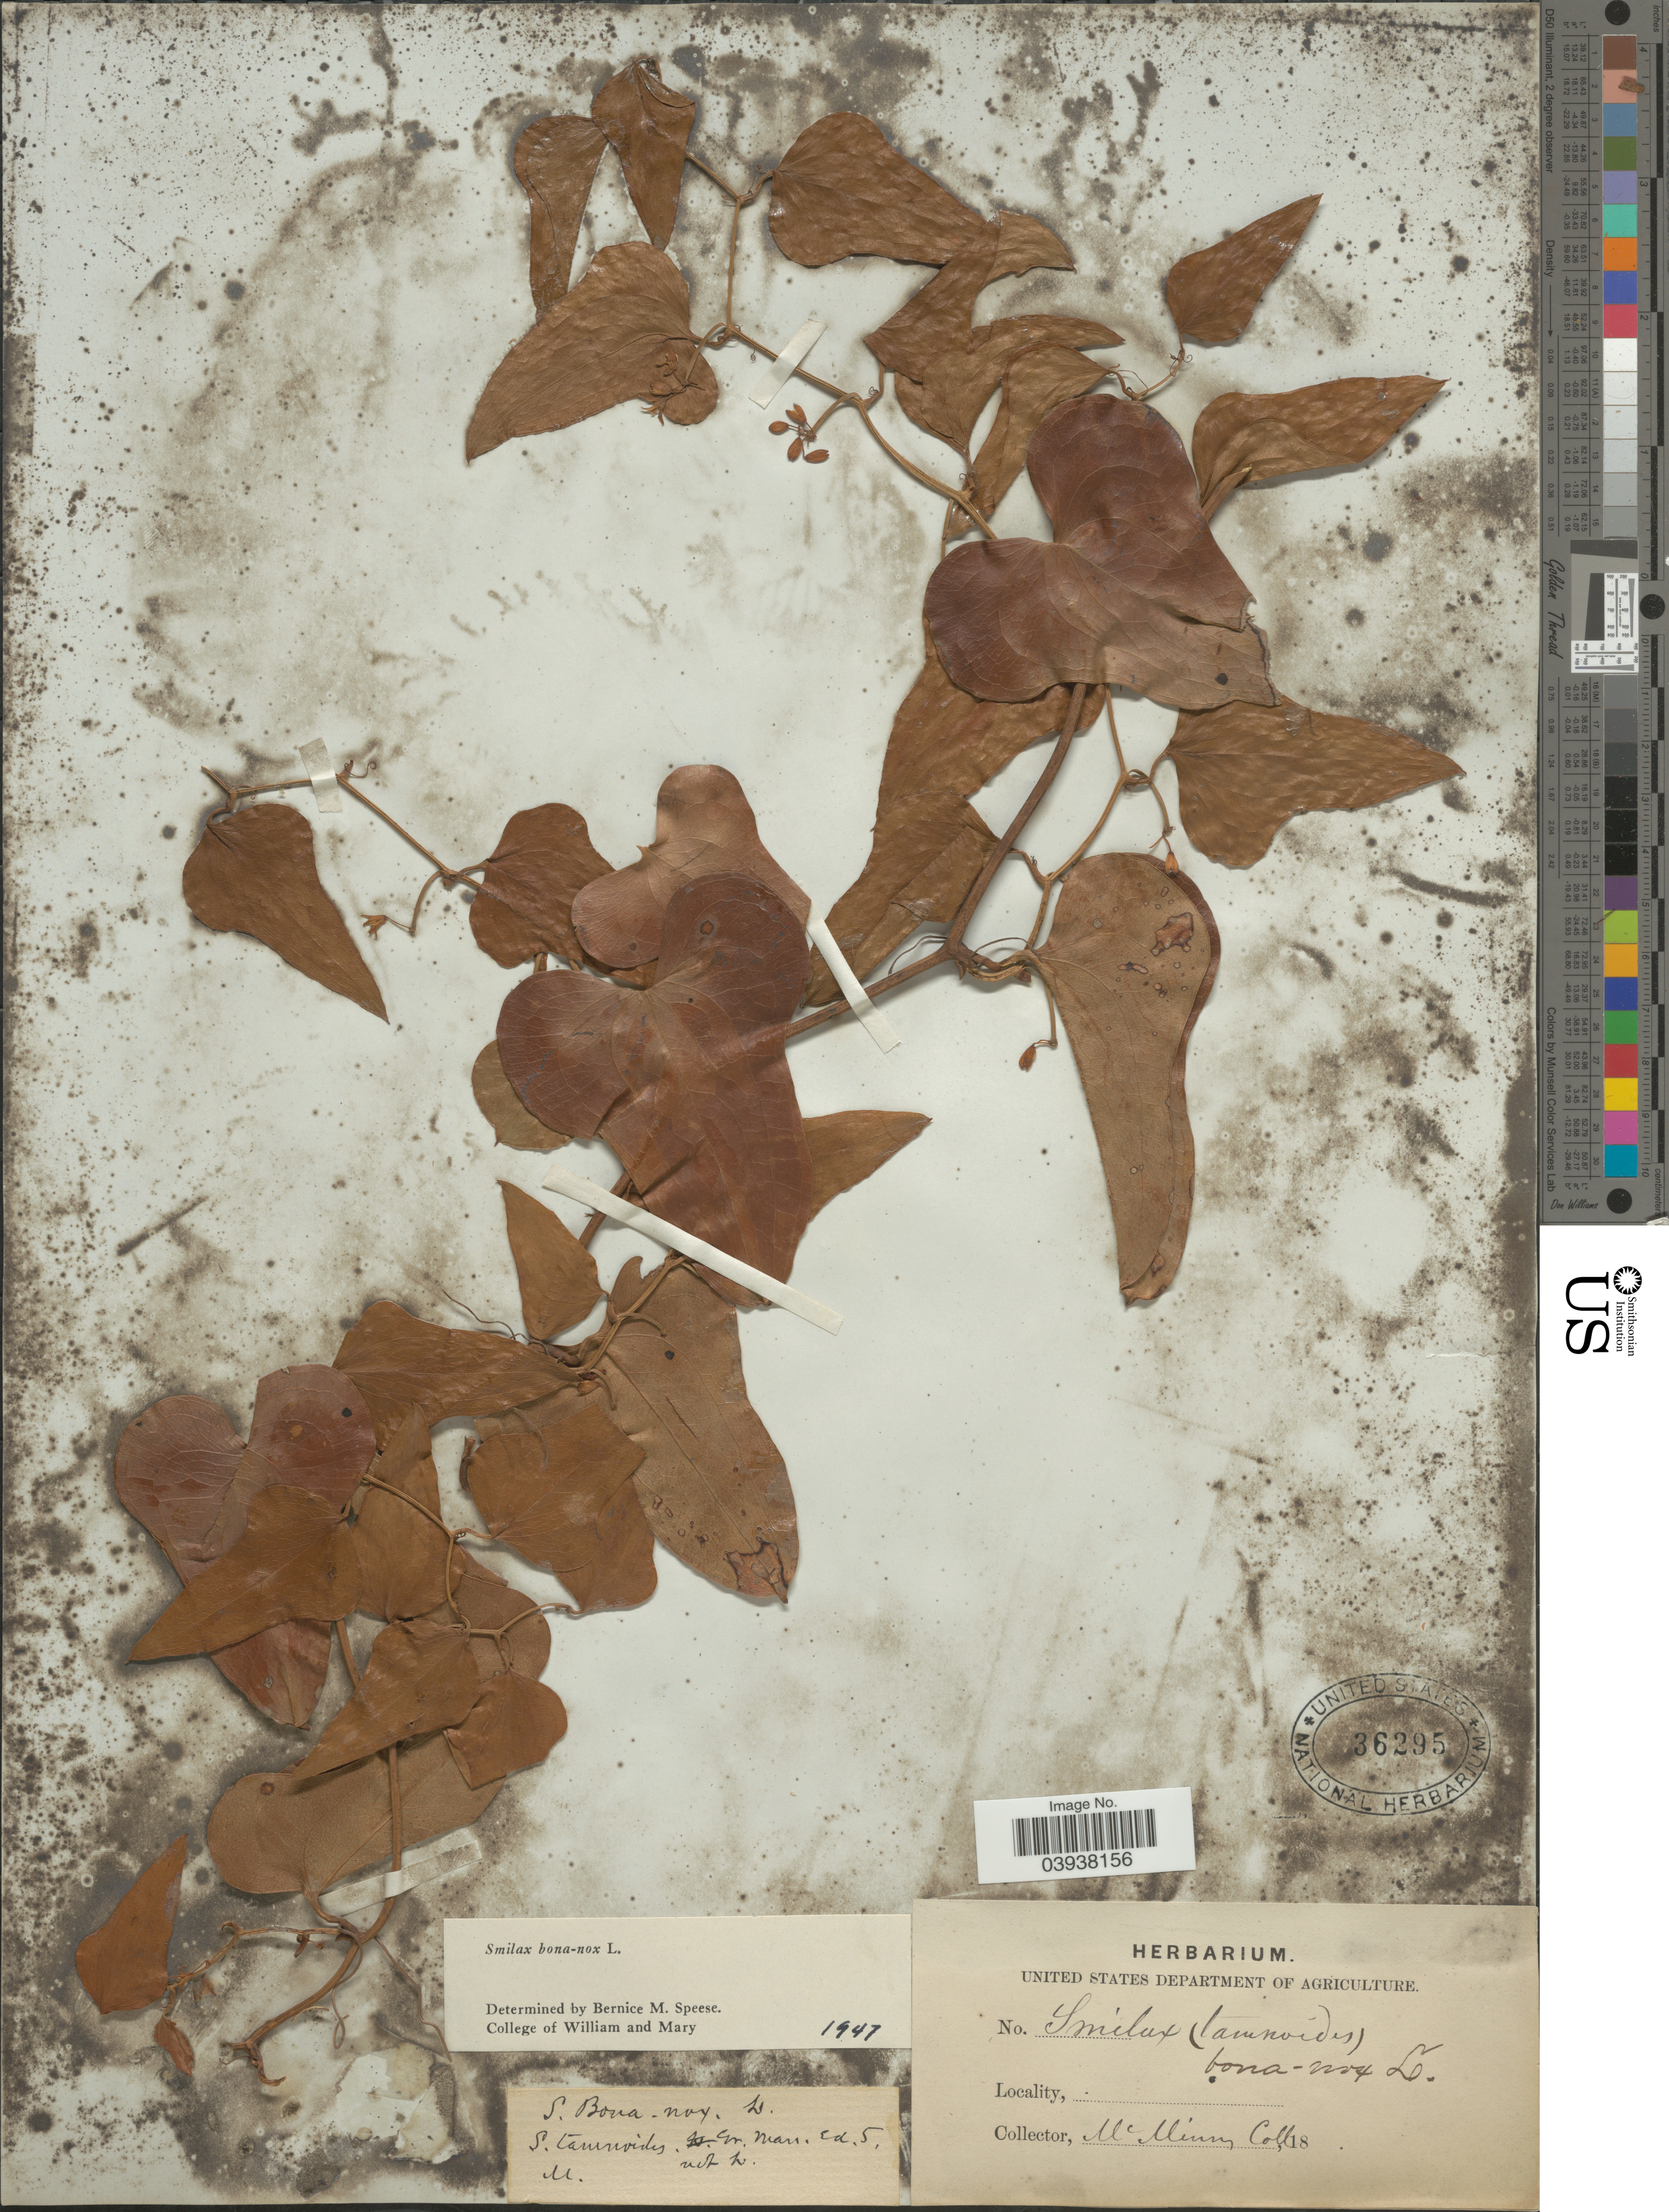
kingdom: Plantae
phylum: Tracheophyta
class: Liliopsida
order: Liliales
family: Smilacaceae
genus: Smilax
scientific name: Smilax bona-nox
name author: L.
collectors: McMinn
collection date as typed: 18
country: United States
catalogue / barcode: US 36295